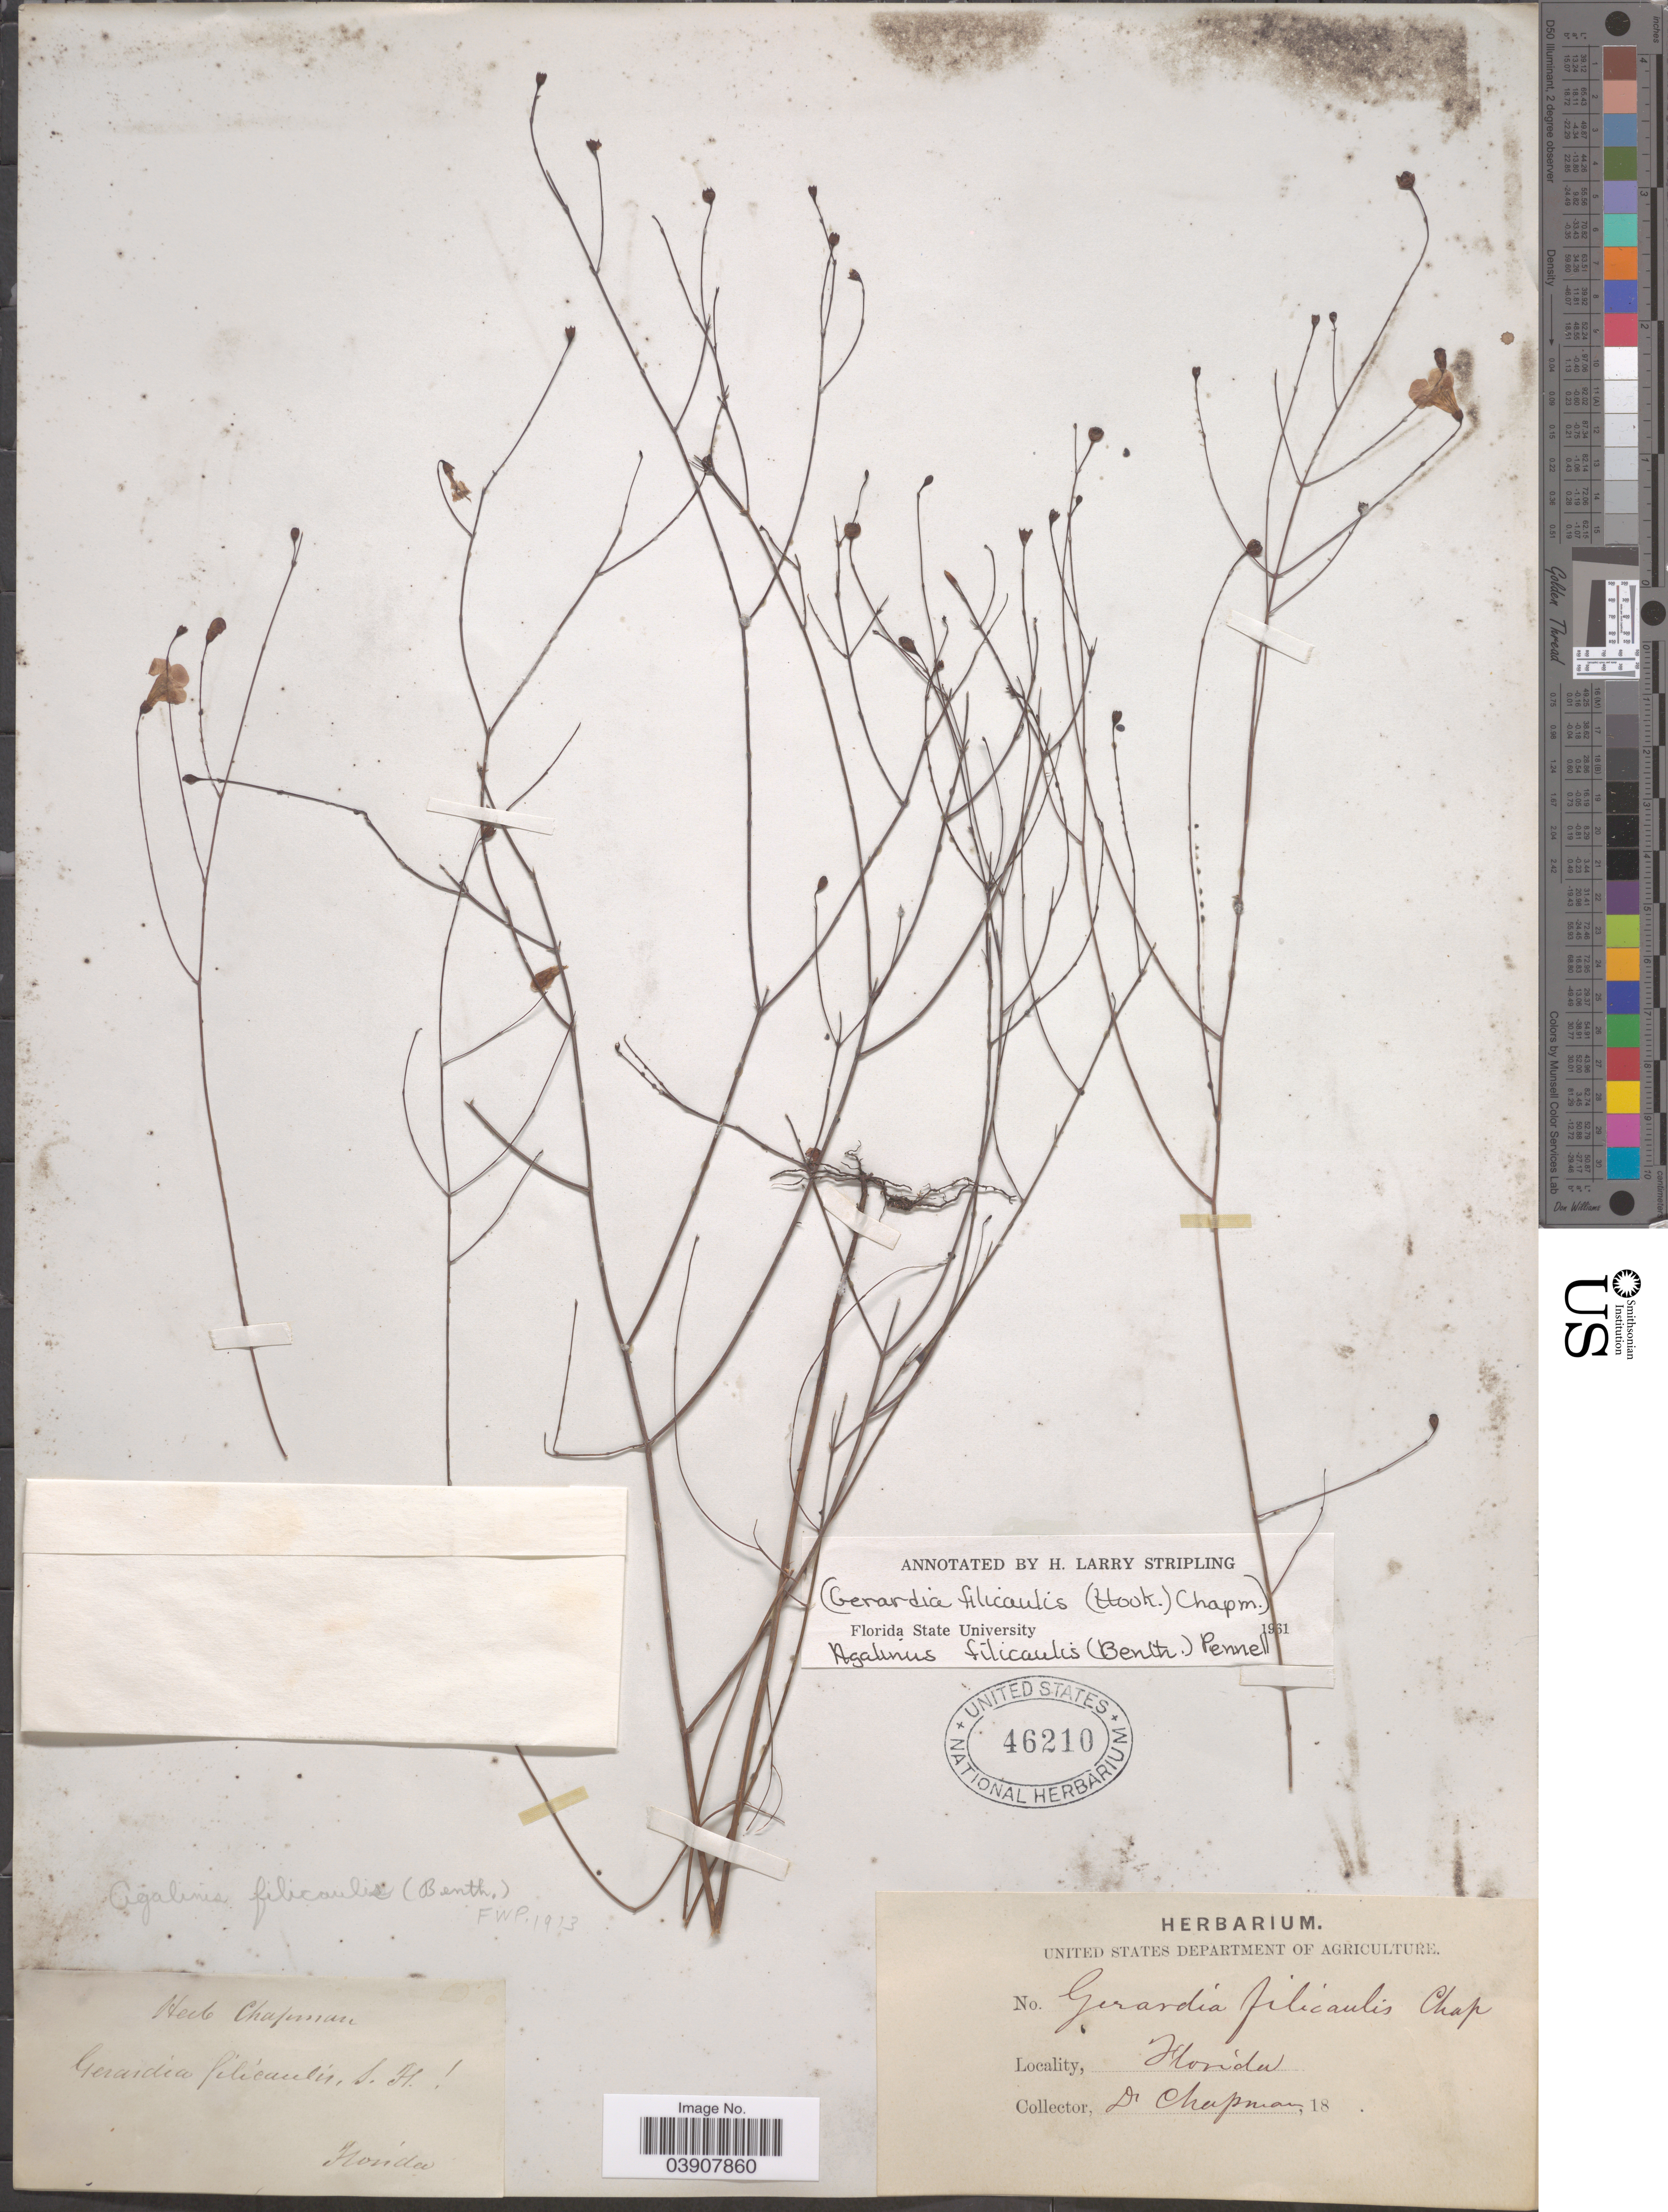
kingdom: Plantae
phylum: Tracheophyta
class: Magnoliopsida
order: Lamiales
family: Orobanchaceae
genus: Agalinis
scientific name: Agalinis filicaulis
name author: (Benth.) Pennell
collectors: A. Chapman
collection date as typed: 18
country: United States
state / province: Florida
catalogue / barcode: US 46210